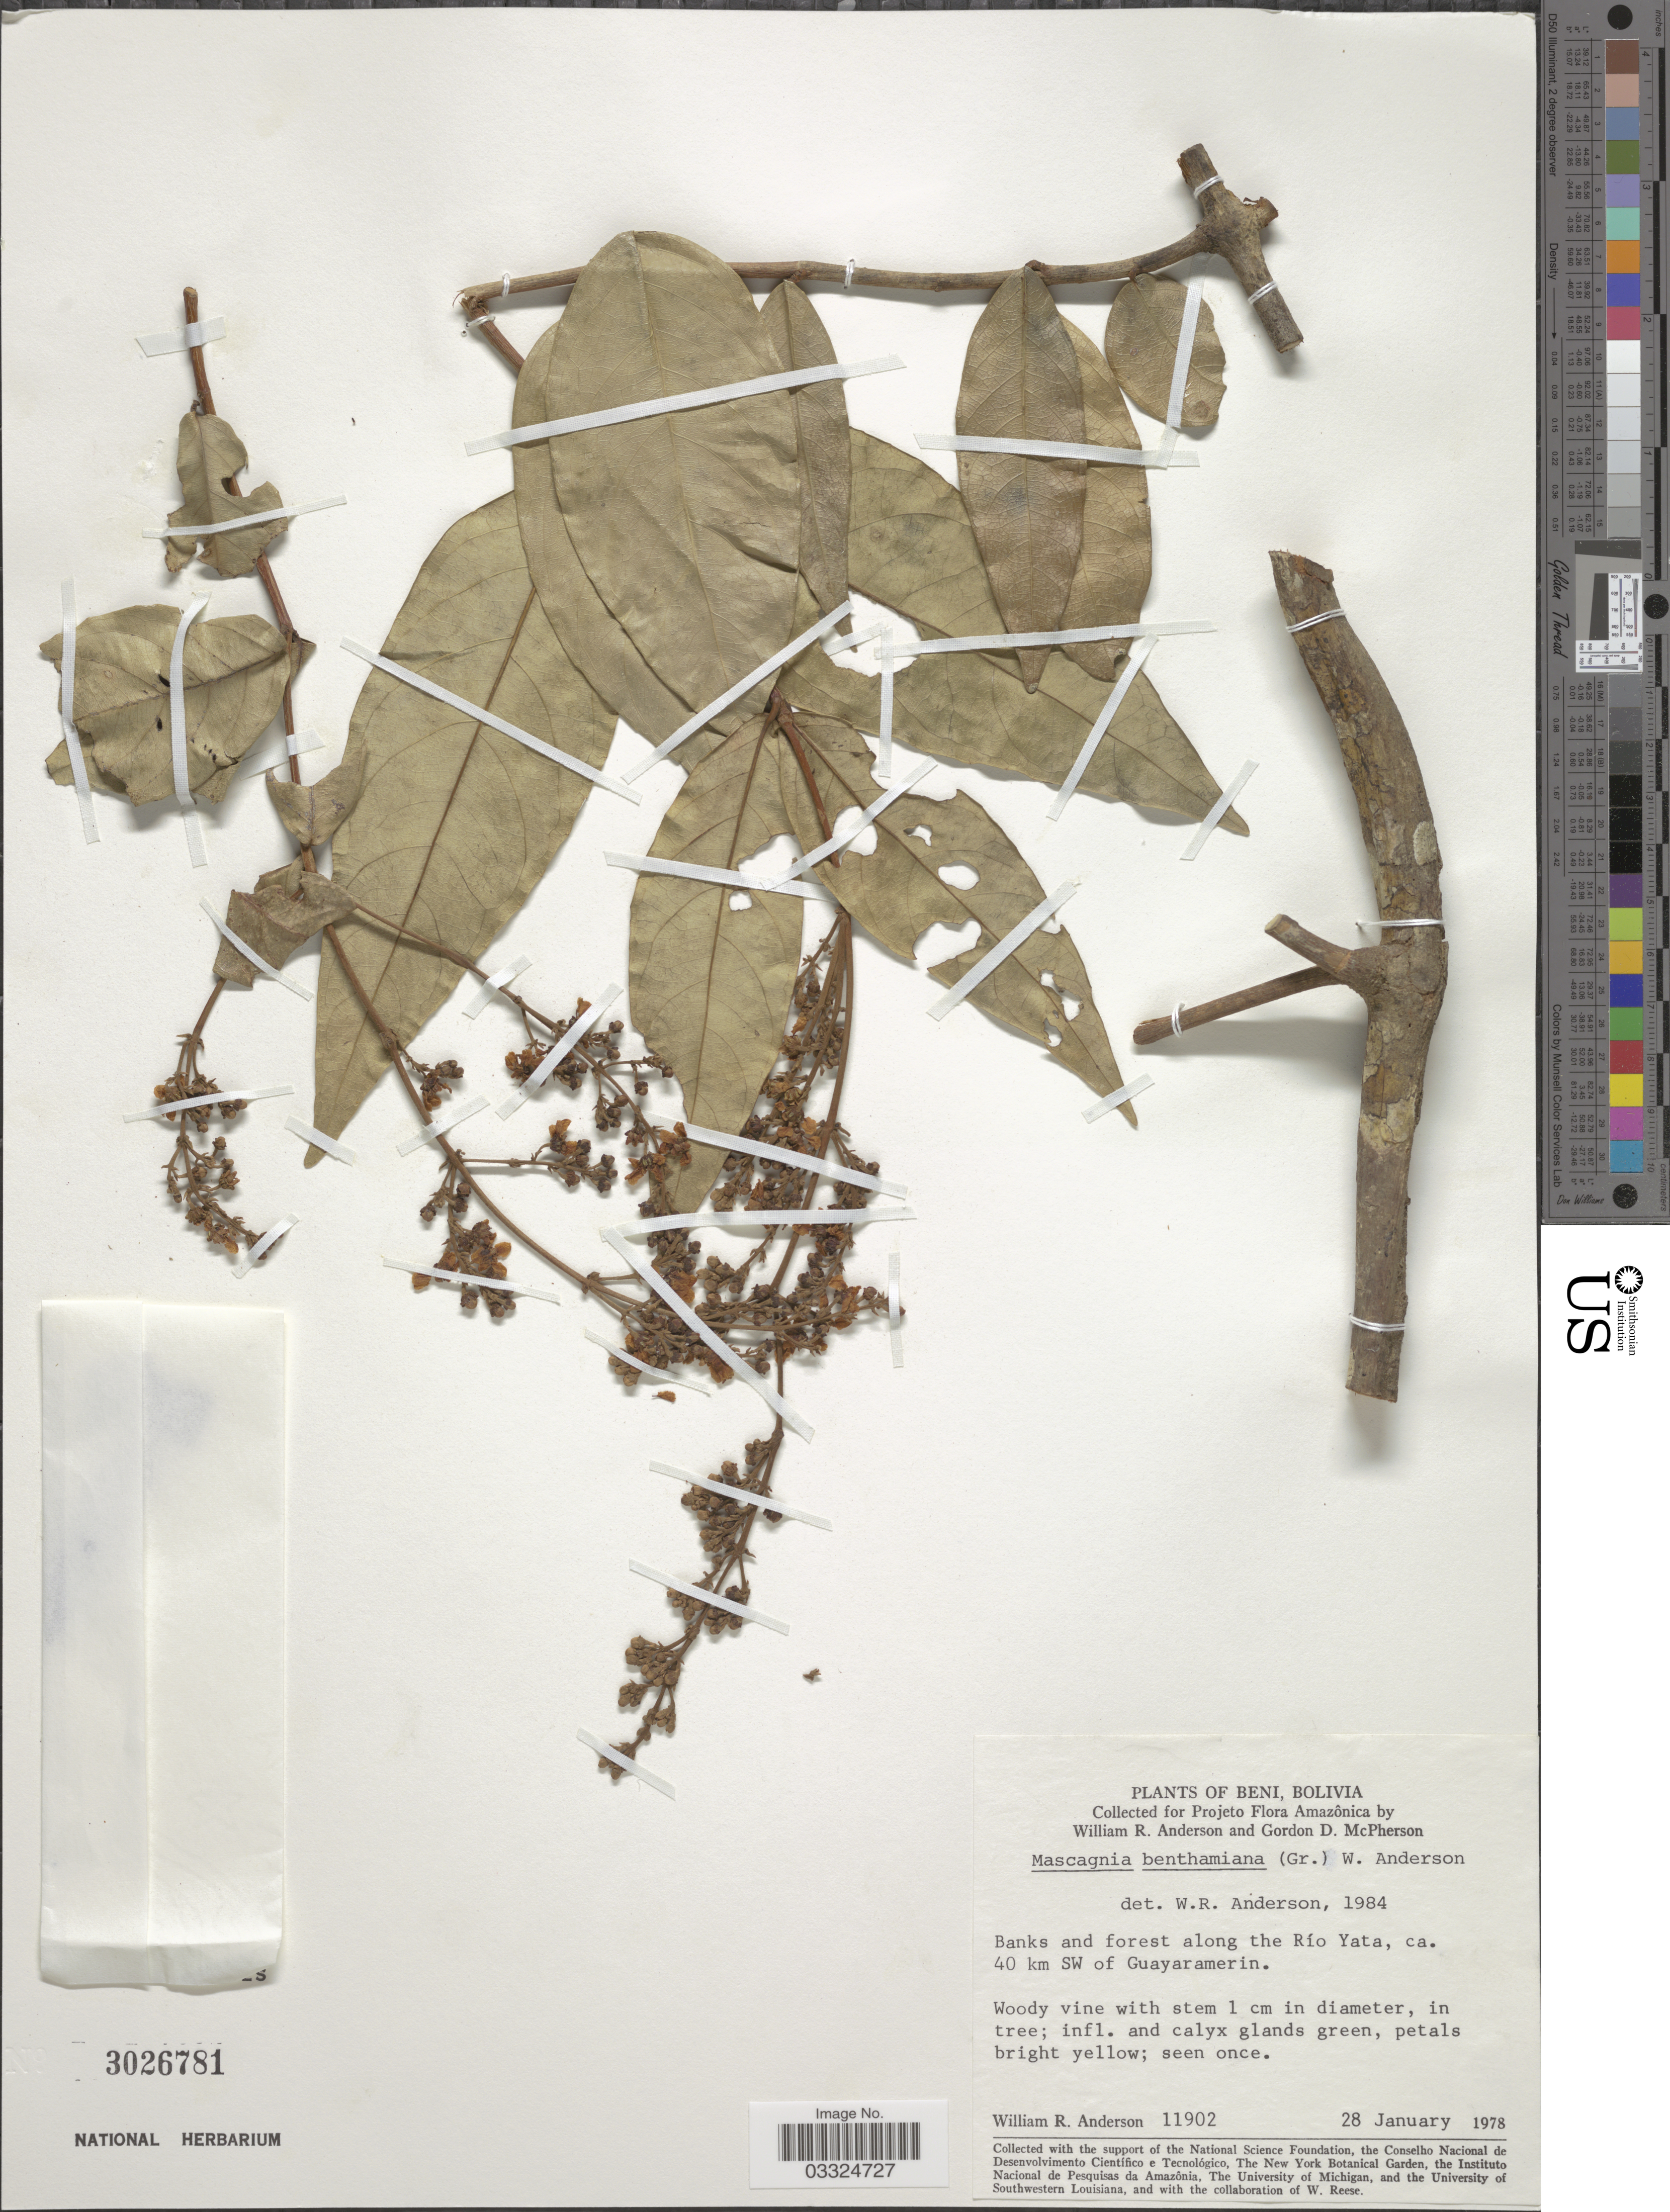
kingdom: Plantae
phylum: Tracheophyta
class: Magnoliopsida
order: Malpighiales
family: Malpighiaceae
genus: Niedenzuella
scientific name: Niedenzuella stannea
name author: (Griseb.) W.R. Anderson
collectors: W. R. Anderson & G. D. McPherson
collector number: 11902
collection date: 1978-01-28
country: Bolivia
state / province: Beni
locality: Banks and forest along the Río Yatas, ca. 40 km SW of Guayaramerin.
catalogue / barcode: US 3026781